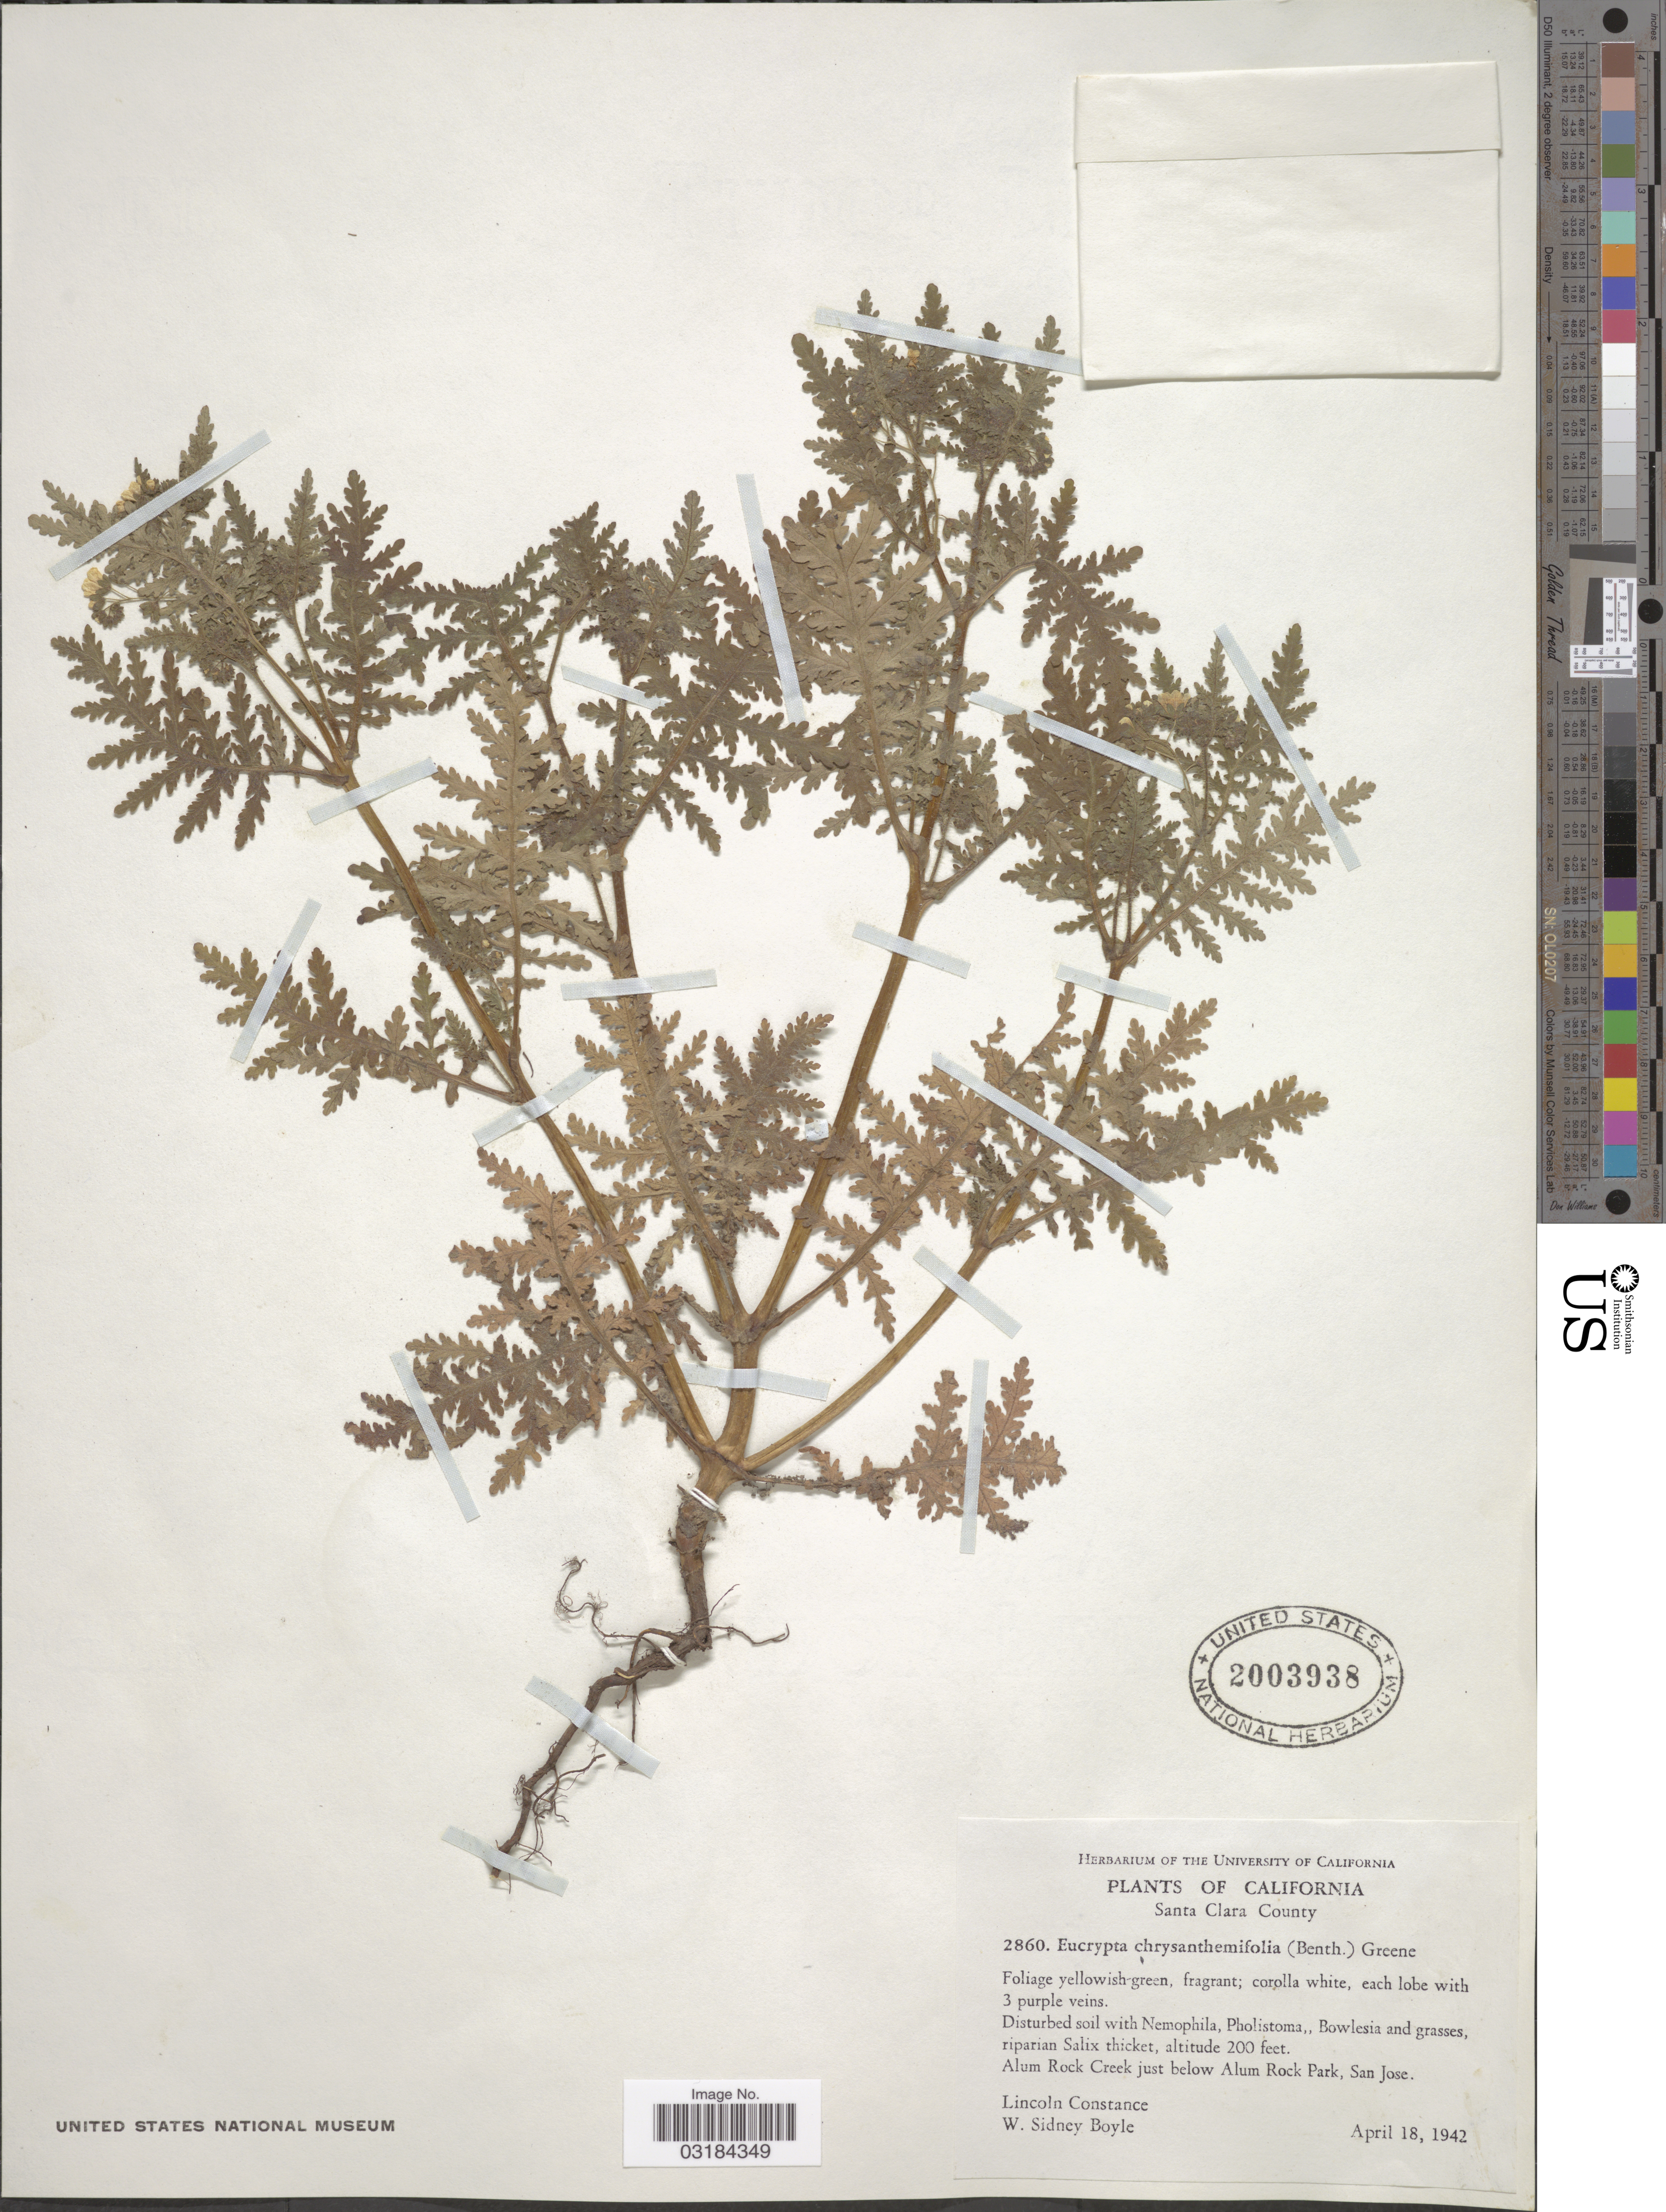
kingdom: Plantae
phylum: Tracheophyta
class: Magnoliopsida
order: Boraginales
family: Hydrophyllaceae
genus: Eucrypta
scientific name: Eucrypta chrysanthemifolia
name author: (Benth.) Greene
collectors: L. Constance & W. Boyle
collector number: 2860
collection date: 1942-04-18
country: United States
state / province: California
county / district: Santa Clara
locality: Santa Clara County. Alum Rock Creek just below Alum Rock Park, San Jose.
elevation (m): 61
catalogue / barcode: US 2003938